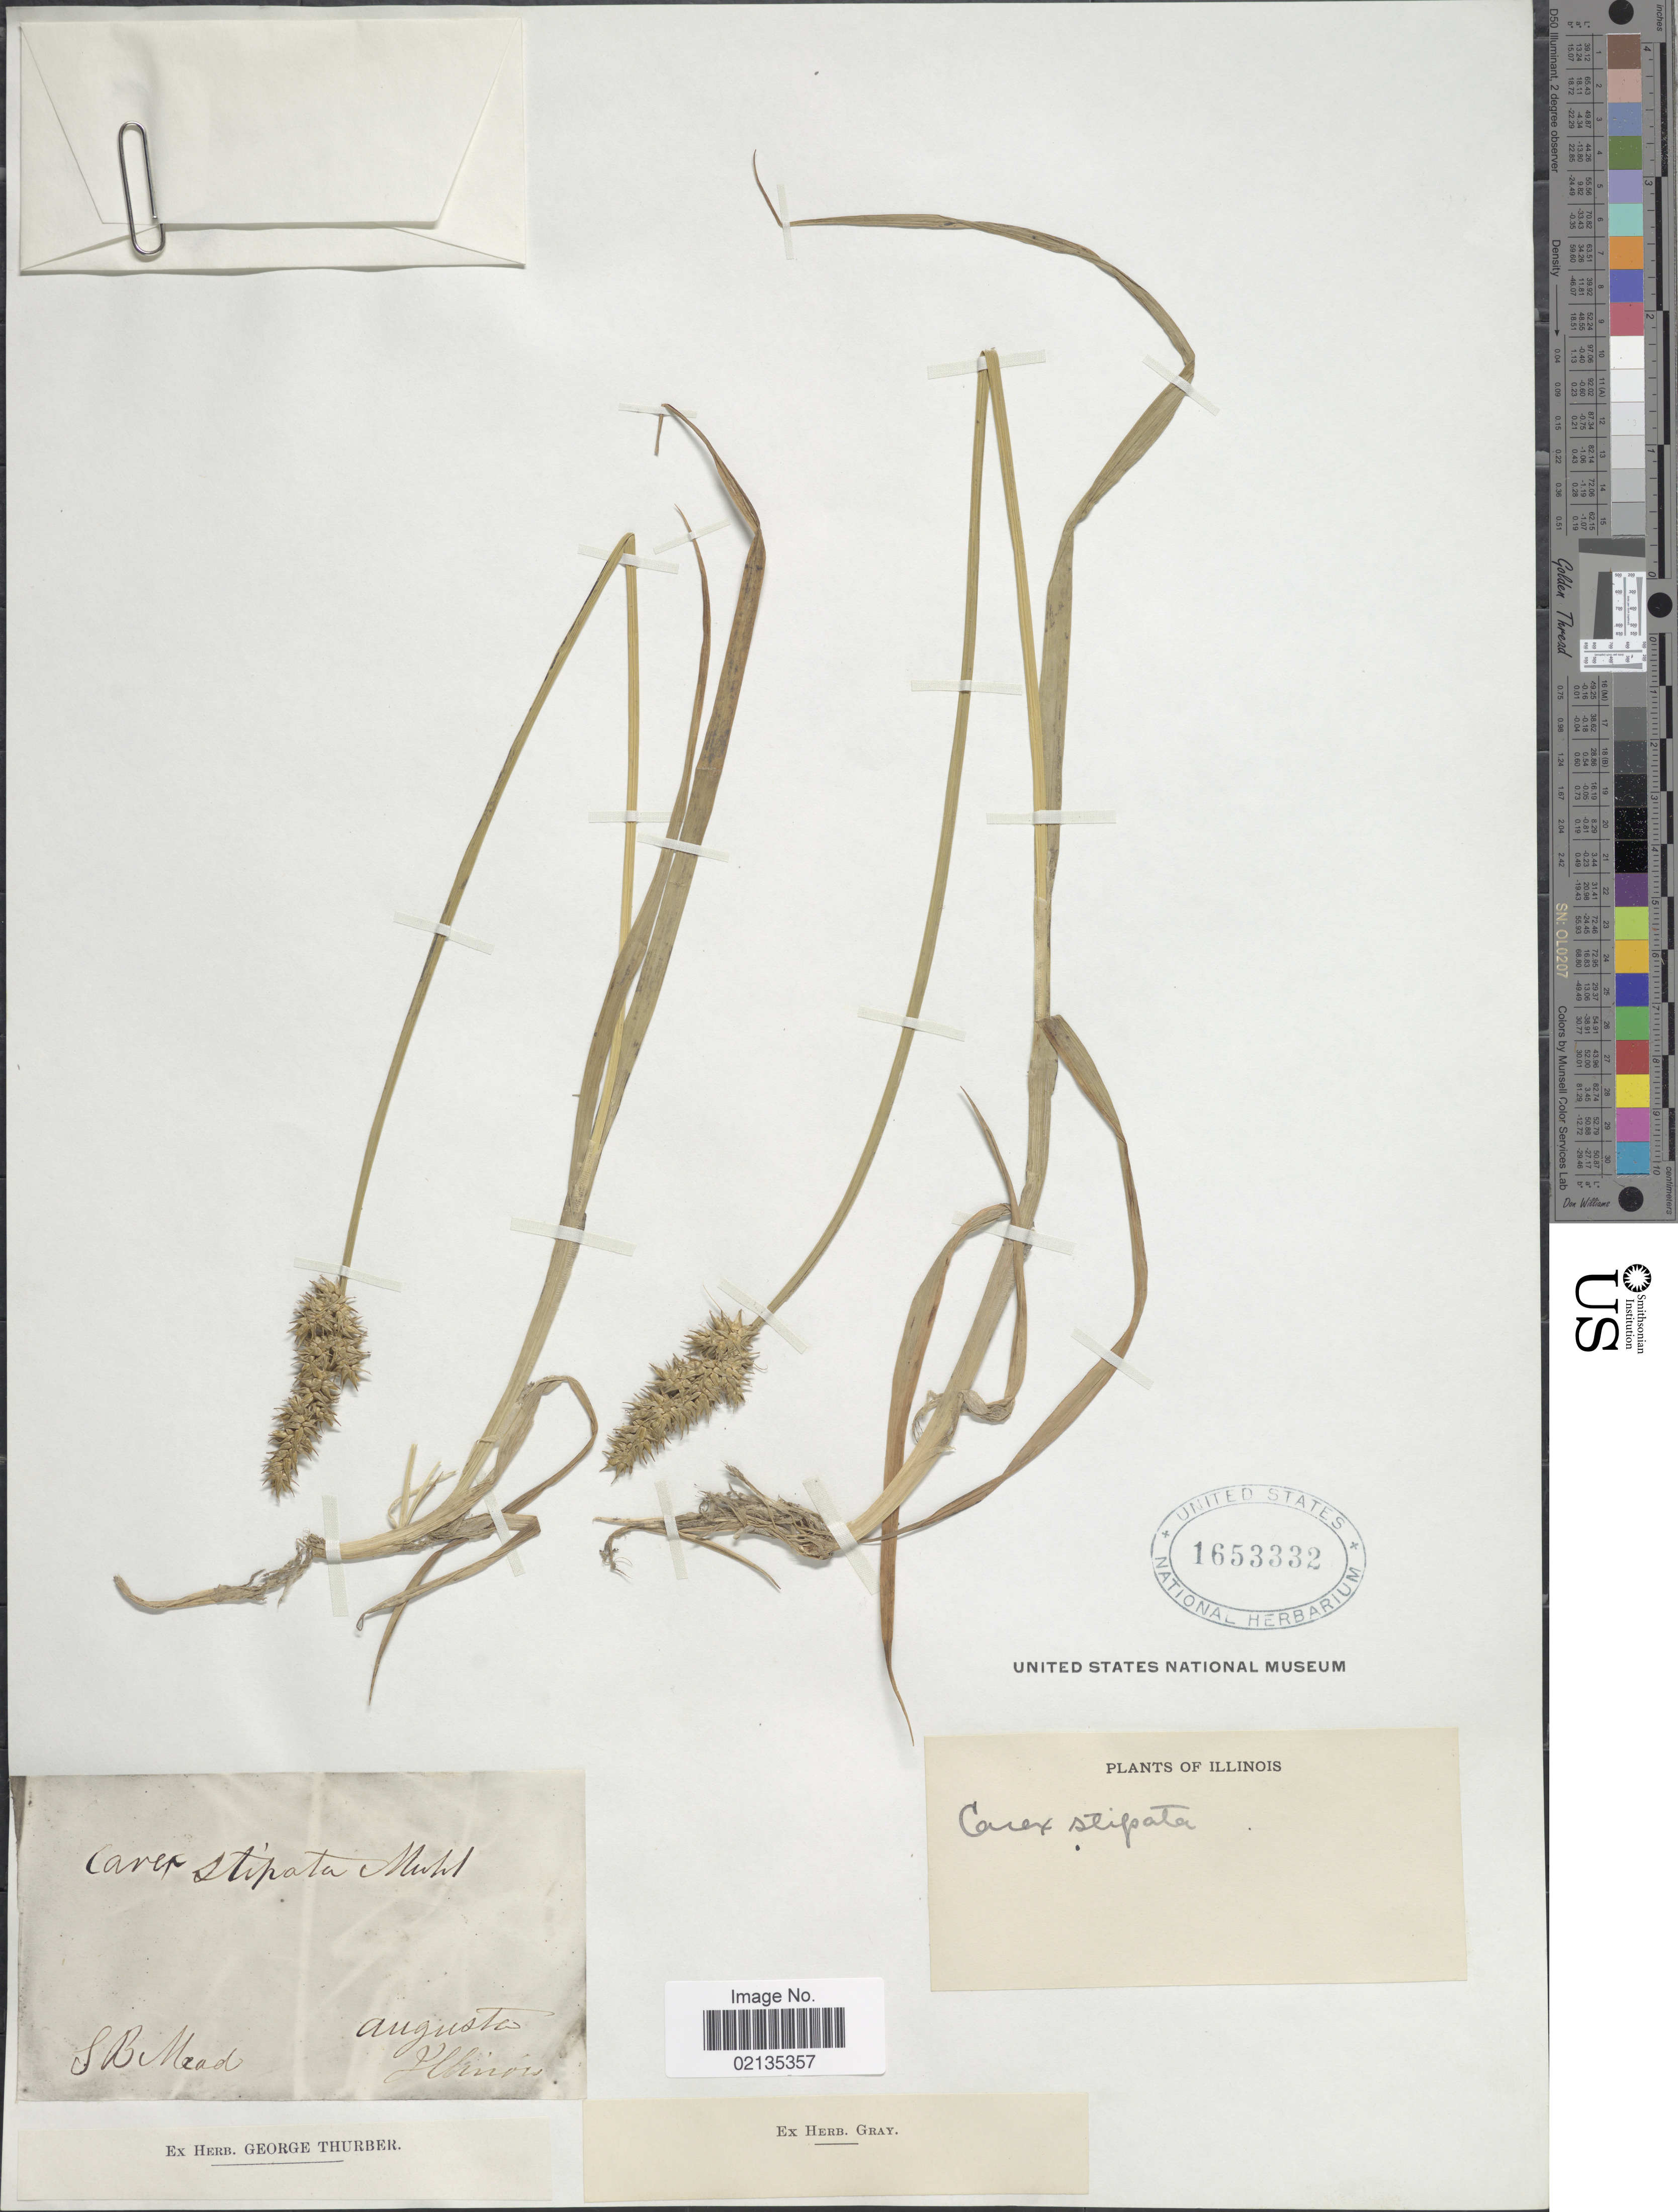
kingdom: Plantae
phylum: Tracheophyta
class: Liliopsida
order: Poales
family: Cyperaceae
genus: Carex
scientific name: Carex stipata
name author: Muhl. ex Willd.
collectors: S. Mead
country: United States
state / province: Illinois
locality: Augusta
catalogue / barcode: US 1653332